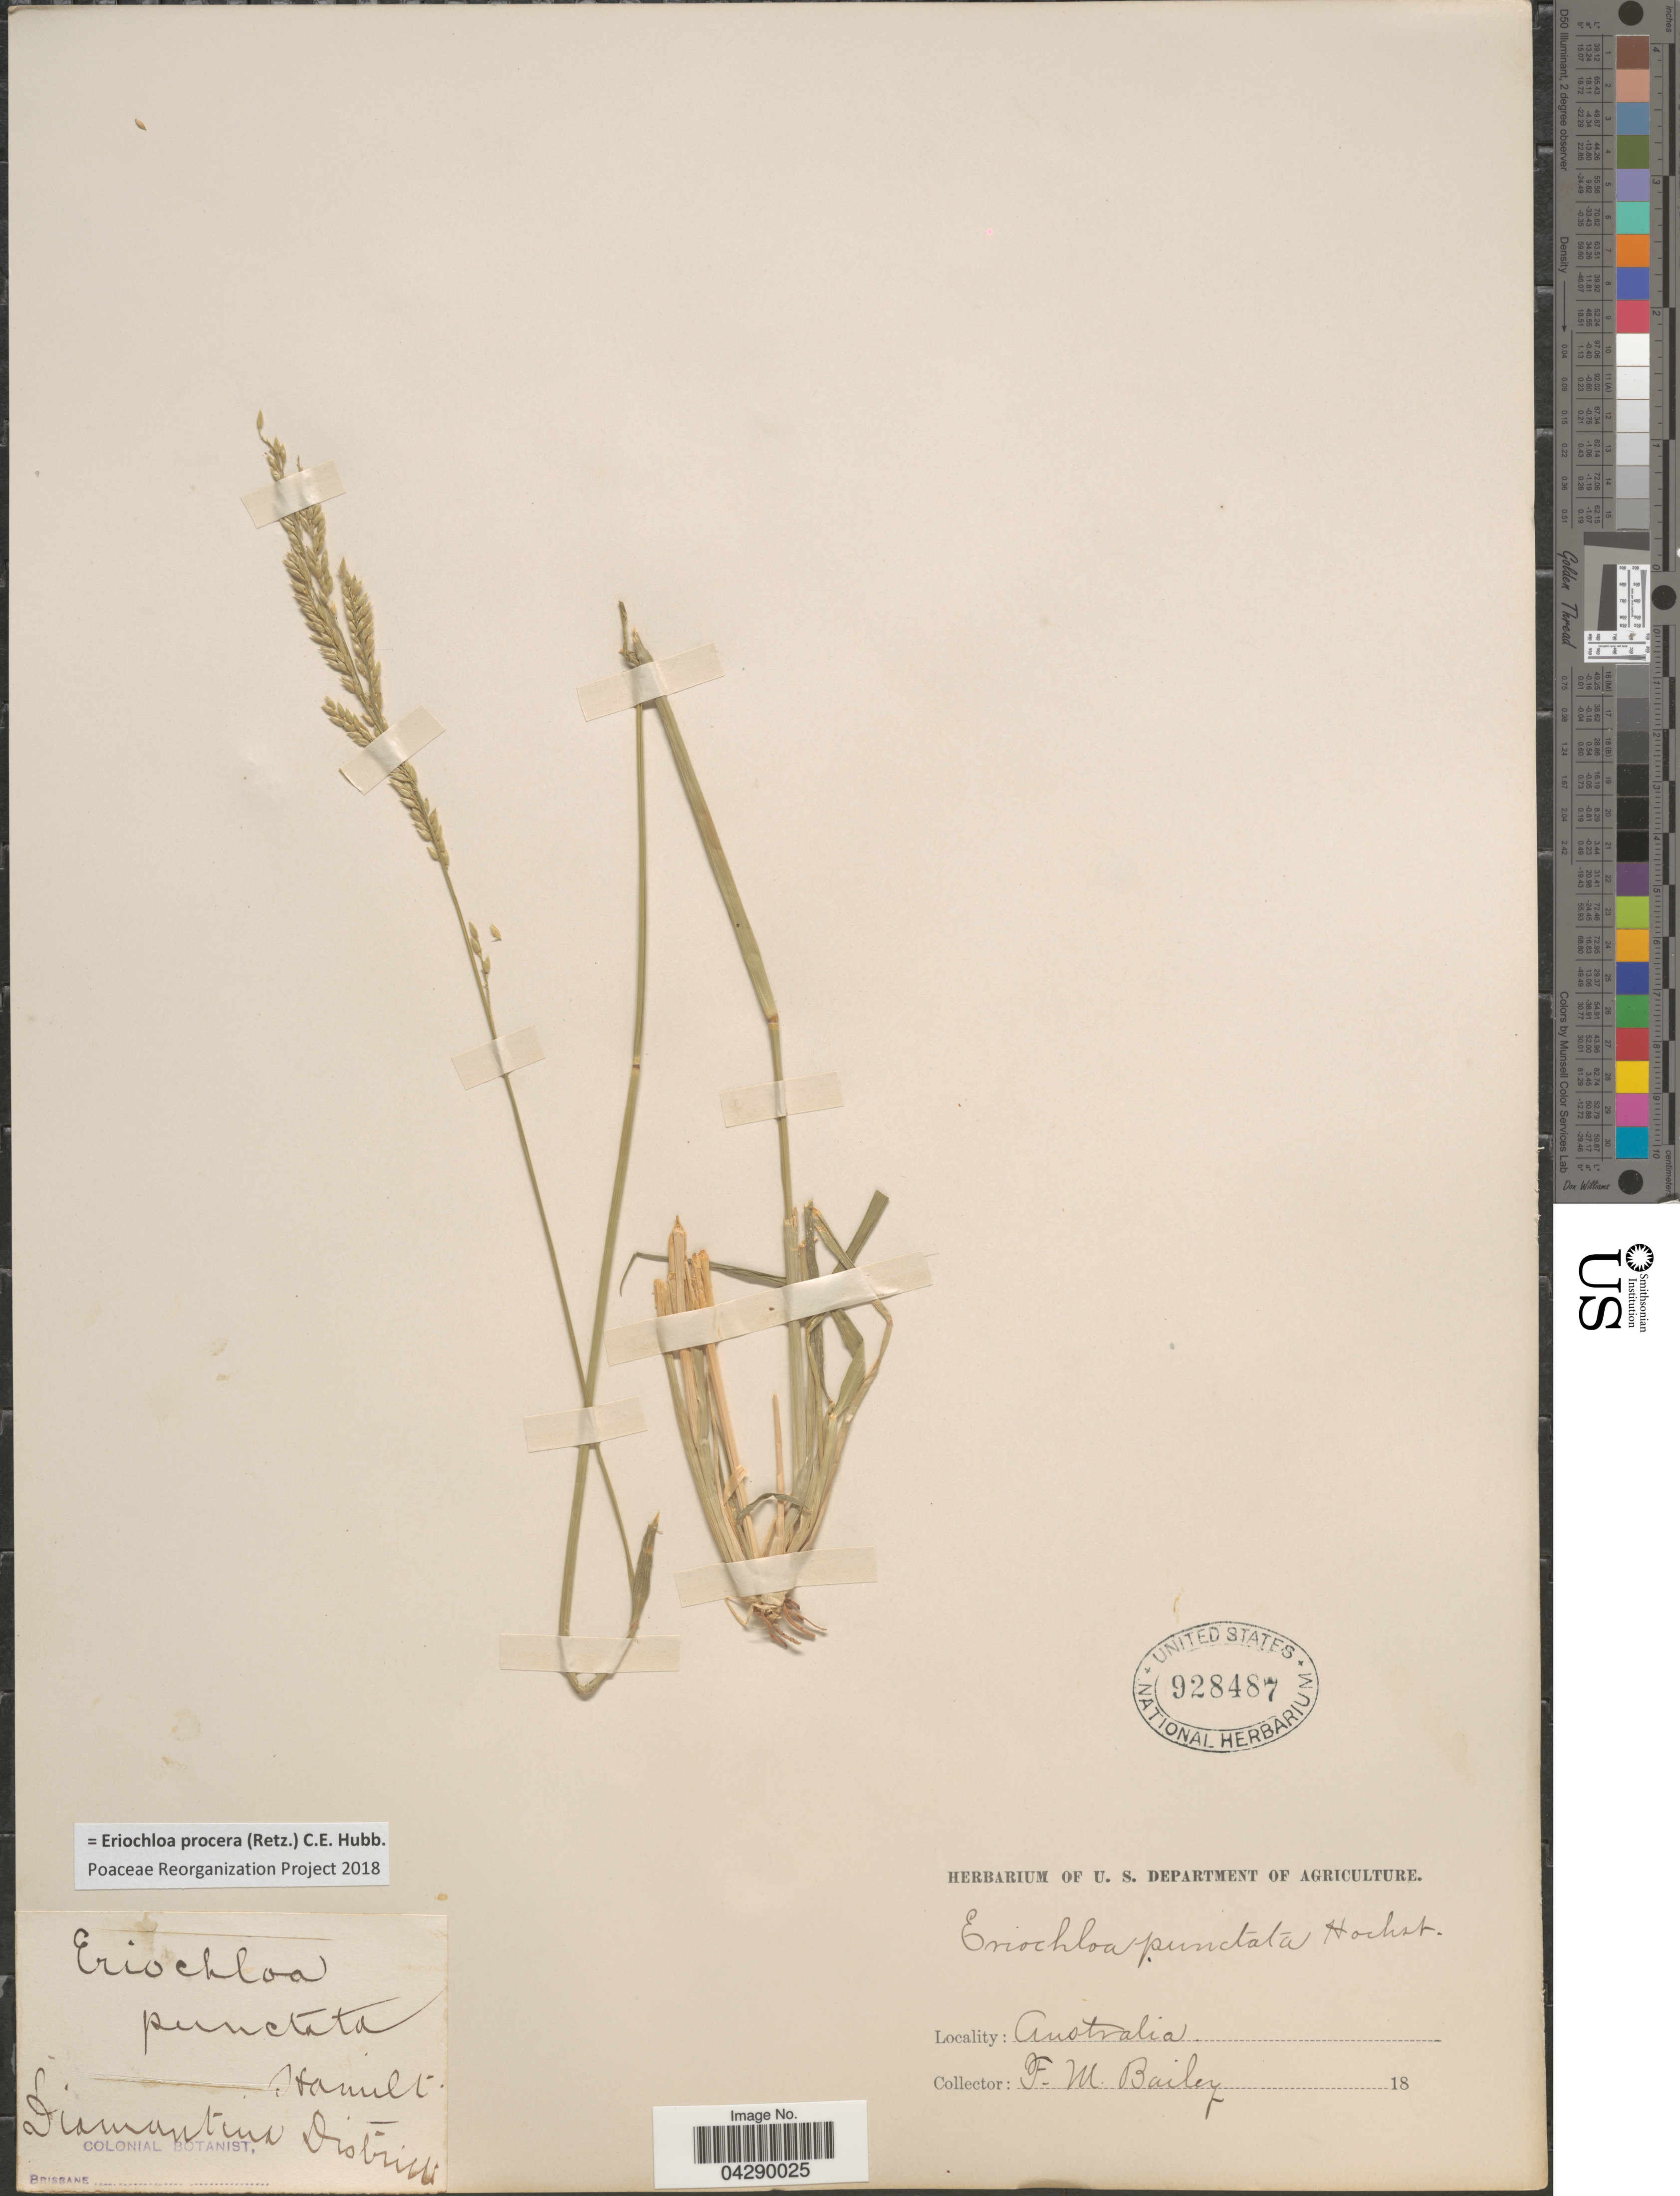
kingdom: Plantae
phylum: Tracheophyta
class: Liliopsida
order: Poales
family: Poaceae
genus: Eriochloa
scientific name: Eriochloa procera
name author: (Retz.) C.E. Hubb.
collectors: F. M. Bailey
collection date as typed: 18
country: Australia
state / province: Queensland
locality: Diamantina District. Brisbane.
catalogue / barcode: US 928487